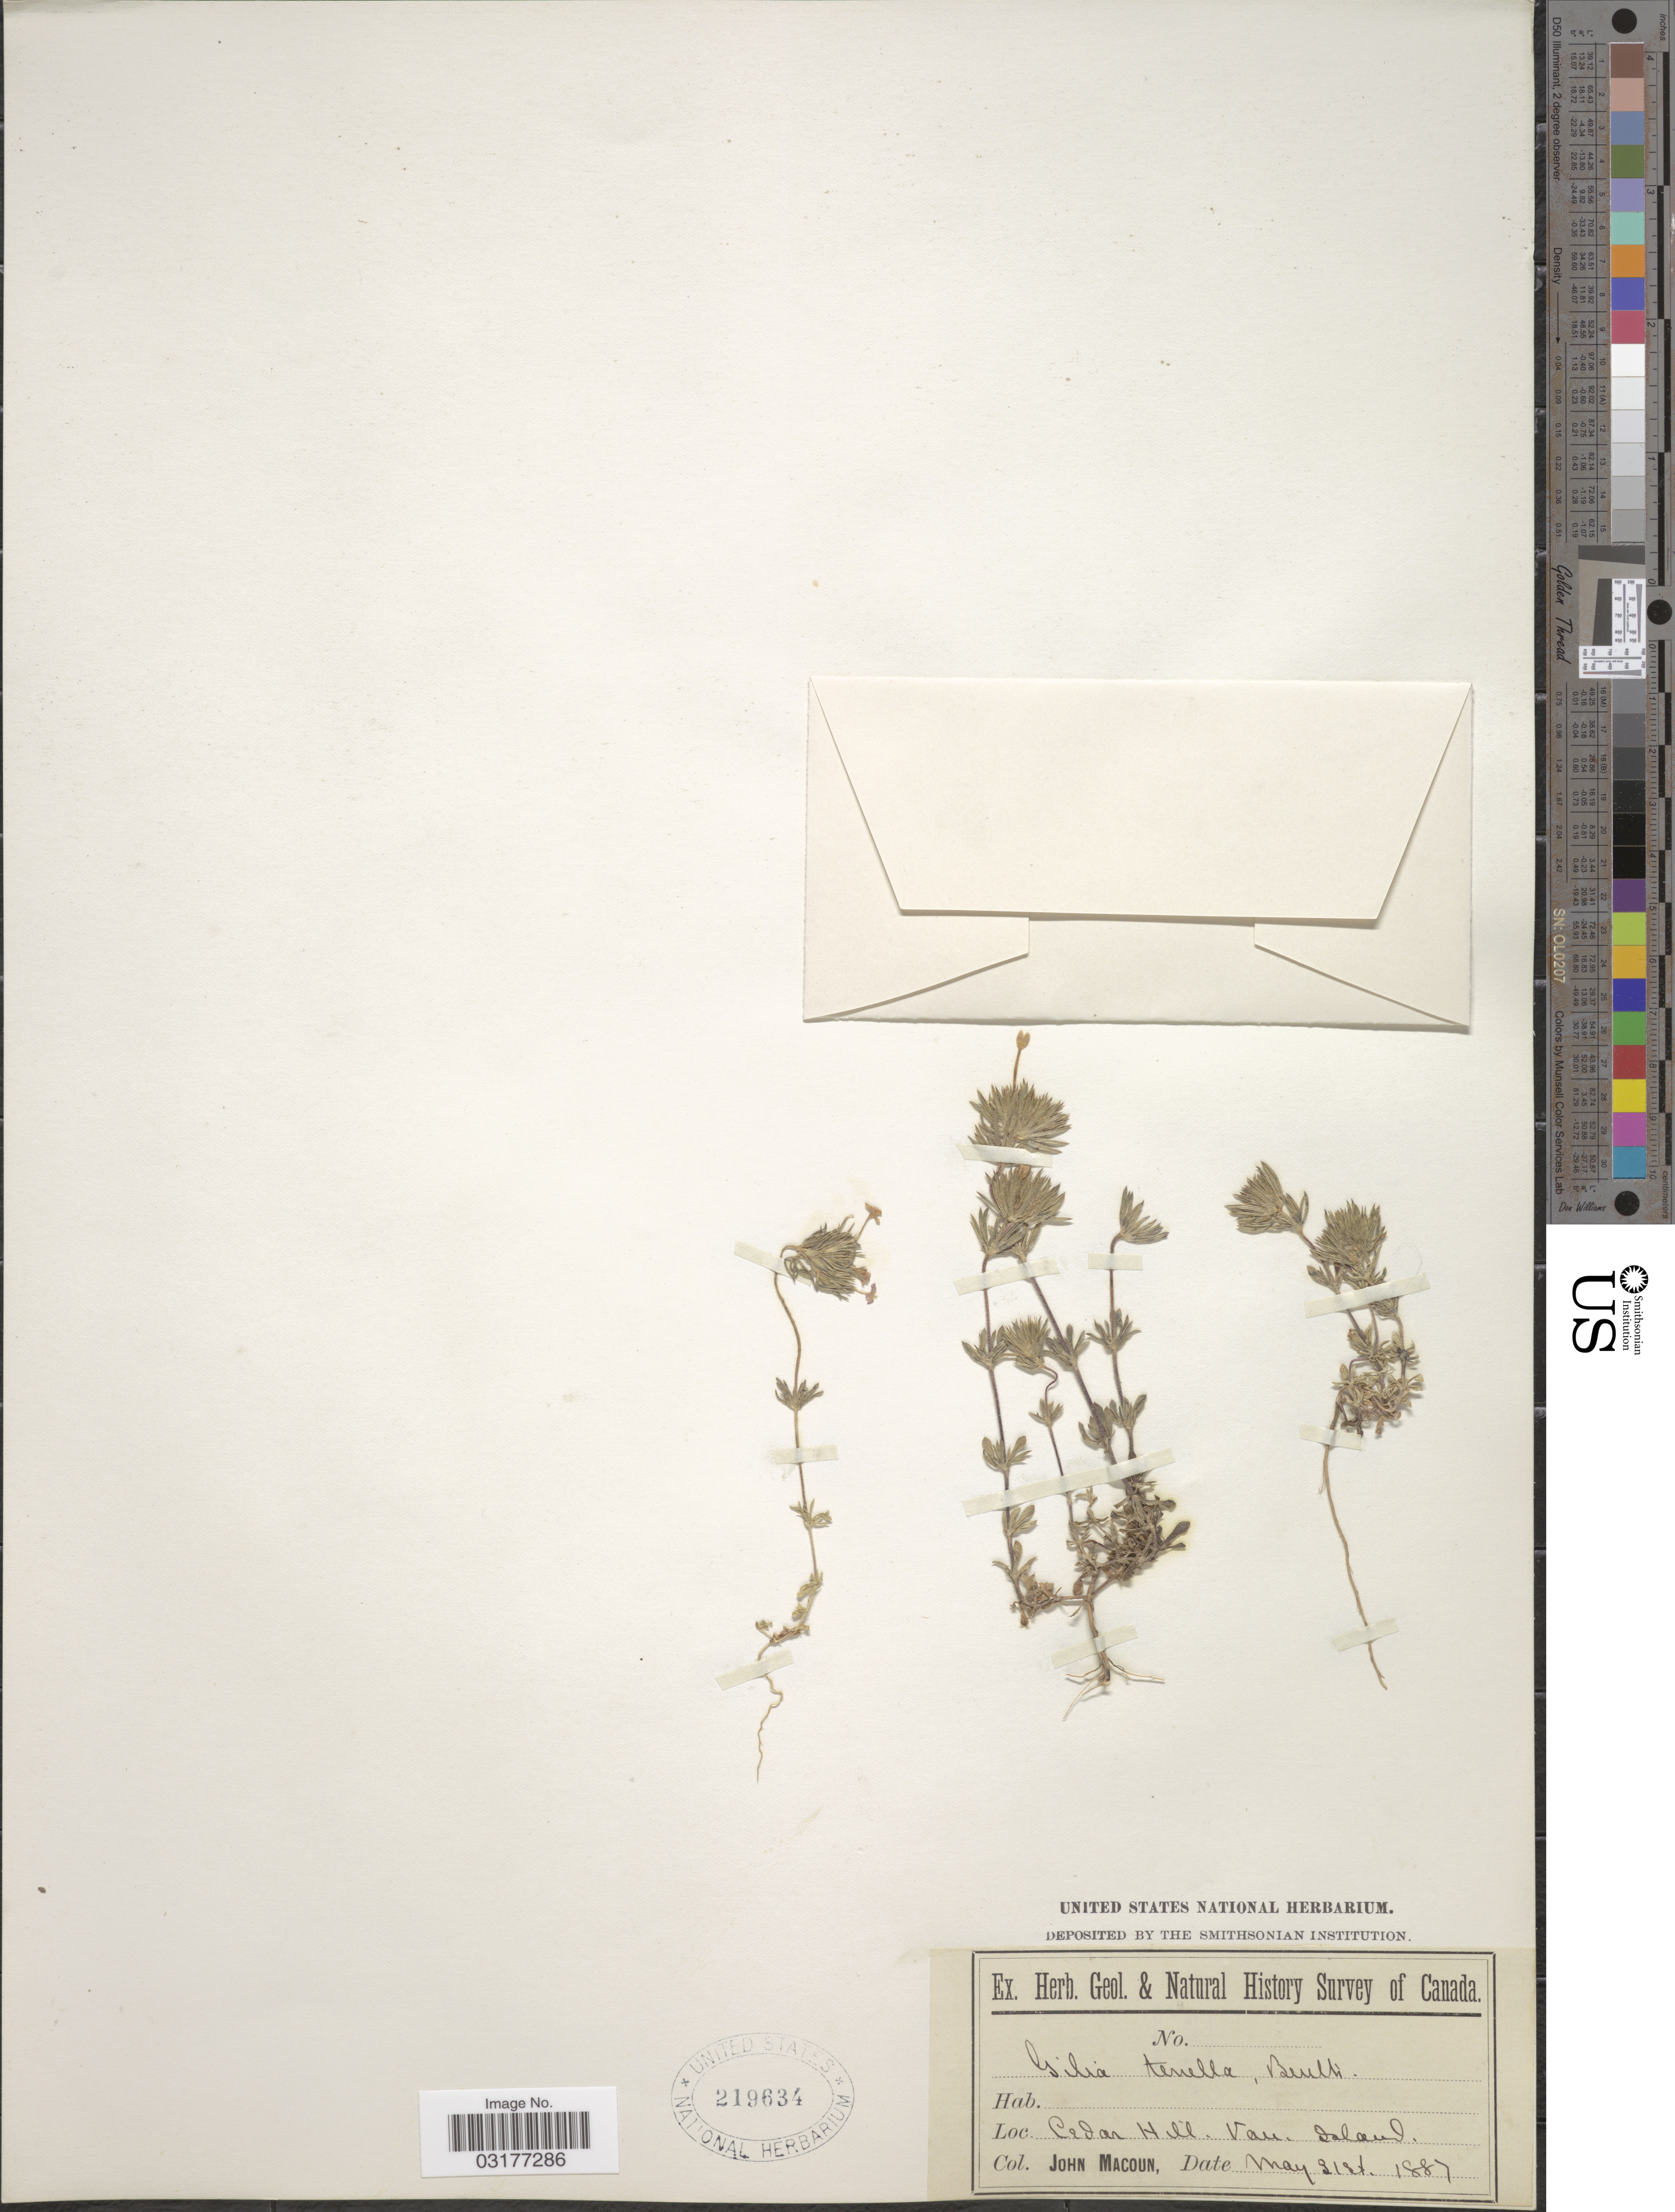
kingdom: Plantae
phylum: Tracheophyta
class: Magnoliopsida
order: Ericales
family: Polemoniaceae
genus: Leptosiphon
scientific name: Leptosiphon bicolor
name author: Nutt.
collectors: J. Macoun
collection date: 1887-05-31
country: Canada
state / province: British Columbia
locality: Cedar Hill. Van. Island.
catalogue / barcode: US 219634